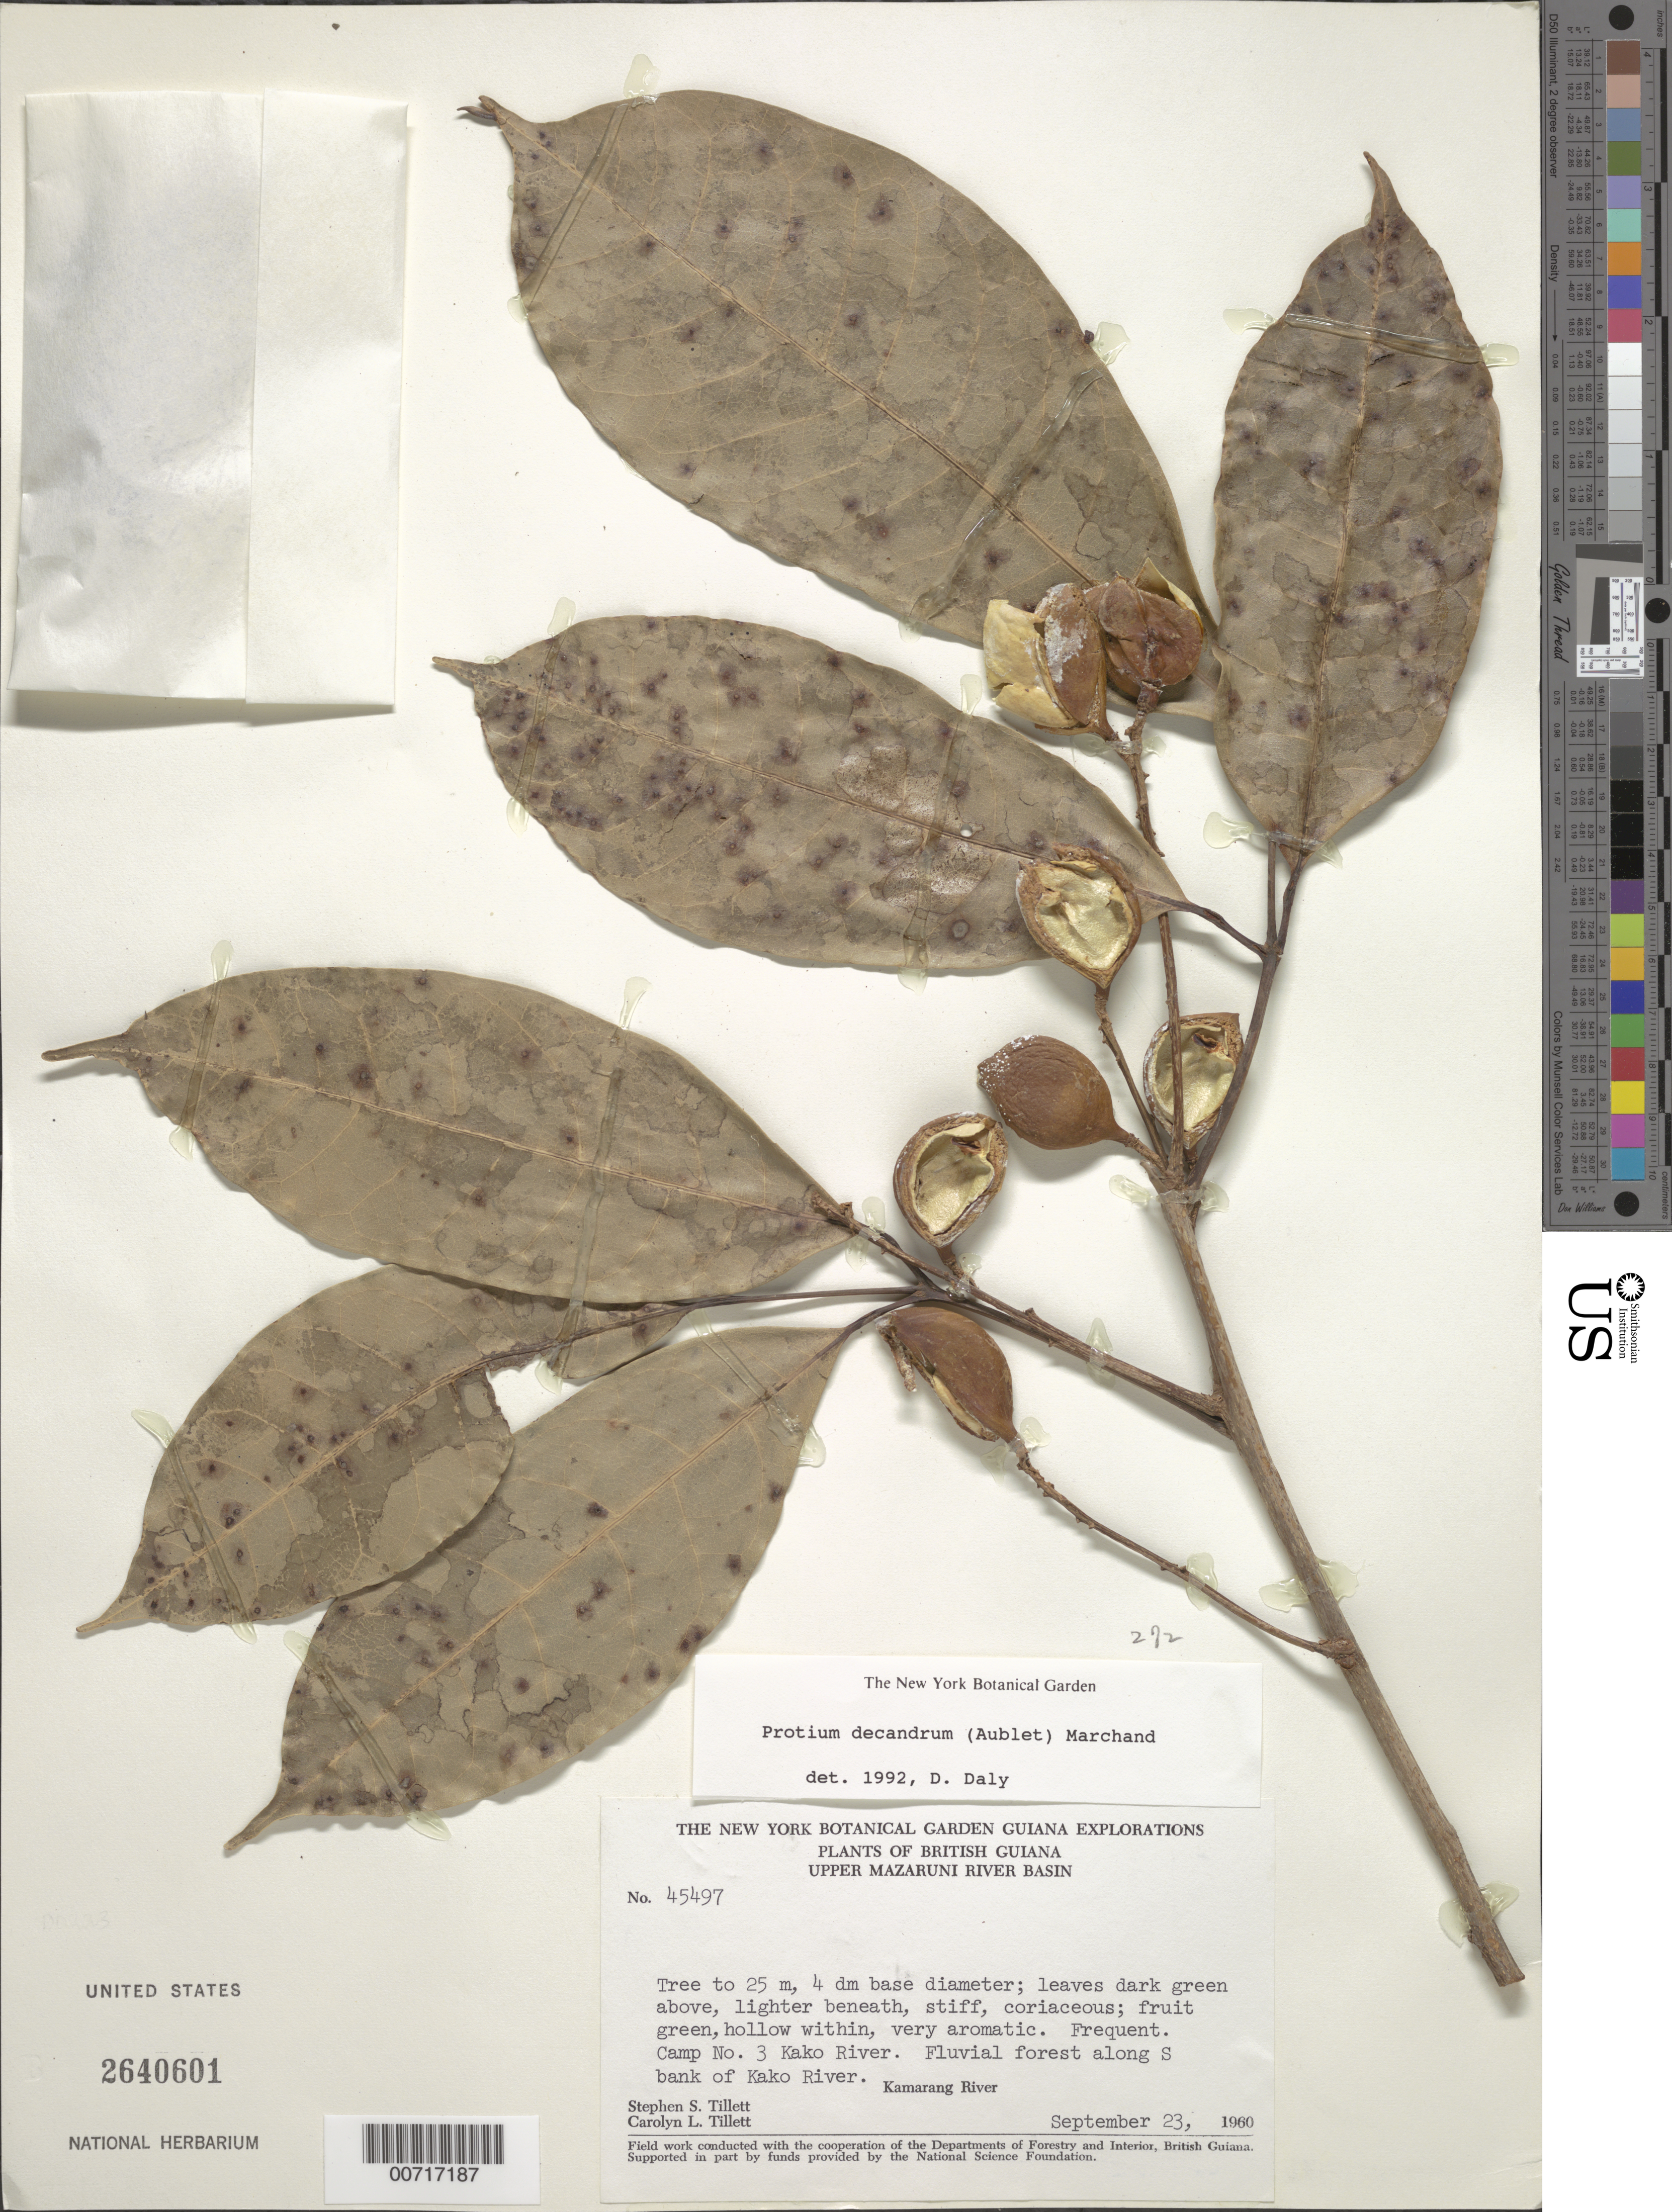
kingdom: Plantae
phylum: Tracheophyta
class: Magnoliopsida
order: Sapindales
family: Burseraceae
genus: Protium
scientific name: Protium decandrum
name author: (Aubl.) Marchand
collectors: S. S. Tillett & C. L. Tillett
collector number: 45497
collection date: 1960-09-23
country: Guyana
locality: British Guiana. Upper Mazaruni River Basin. Camp No. 3 Kako River. Along S bank of Kako River. Kamarang River.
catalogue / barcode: US 2640601